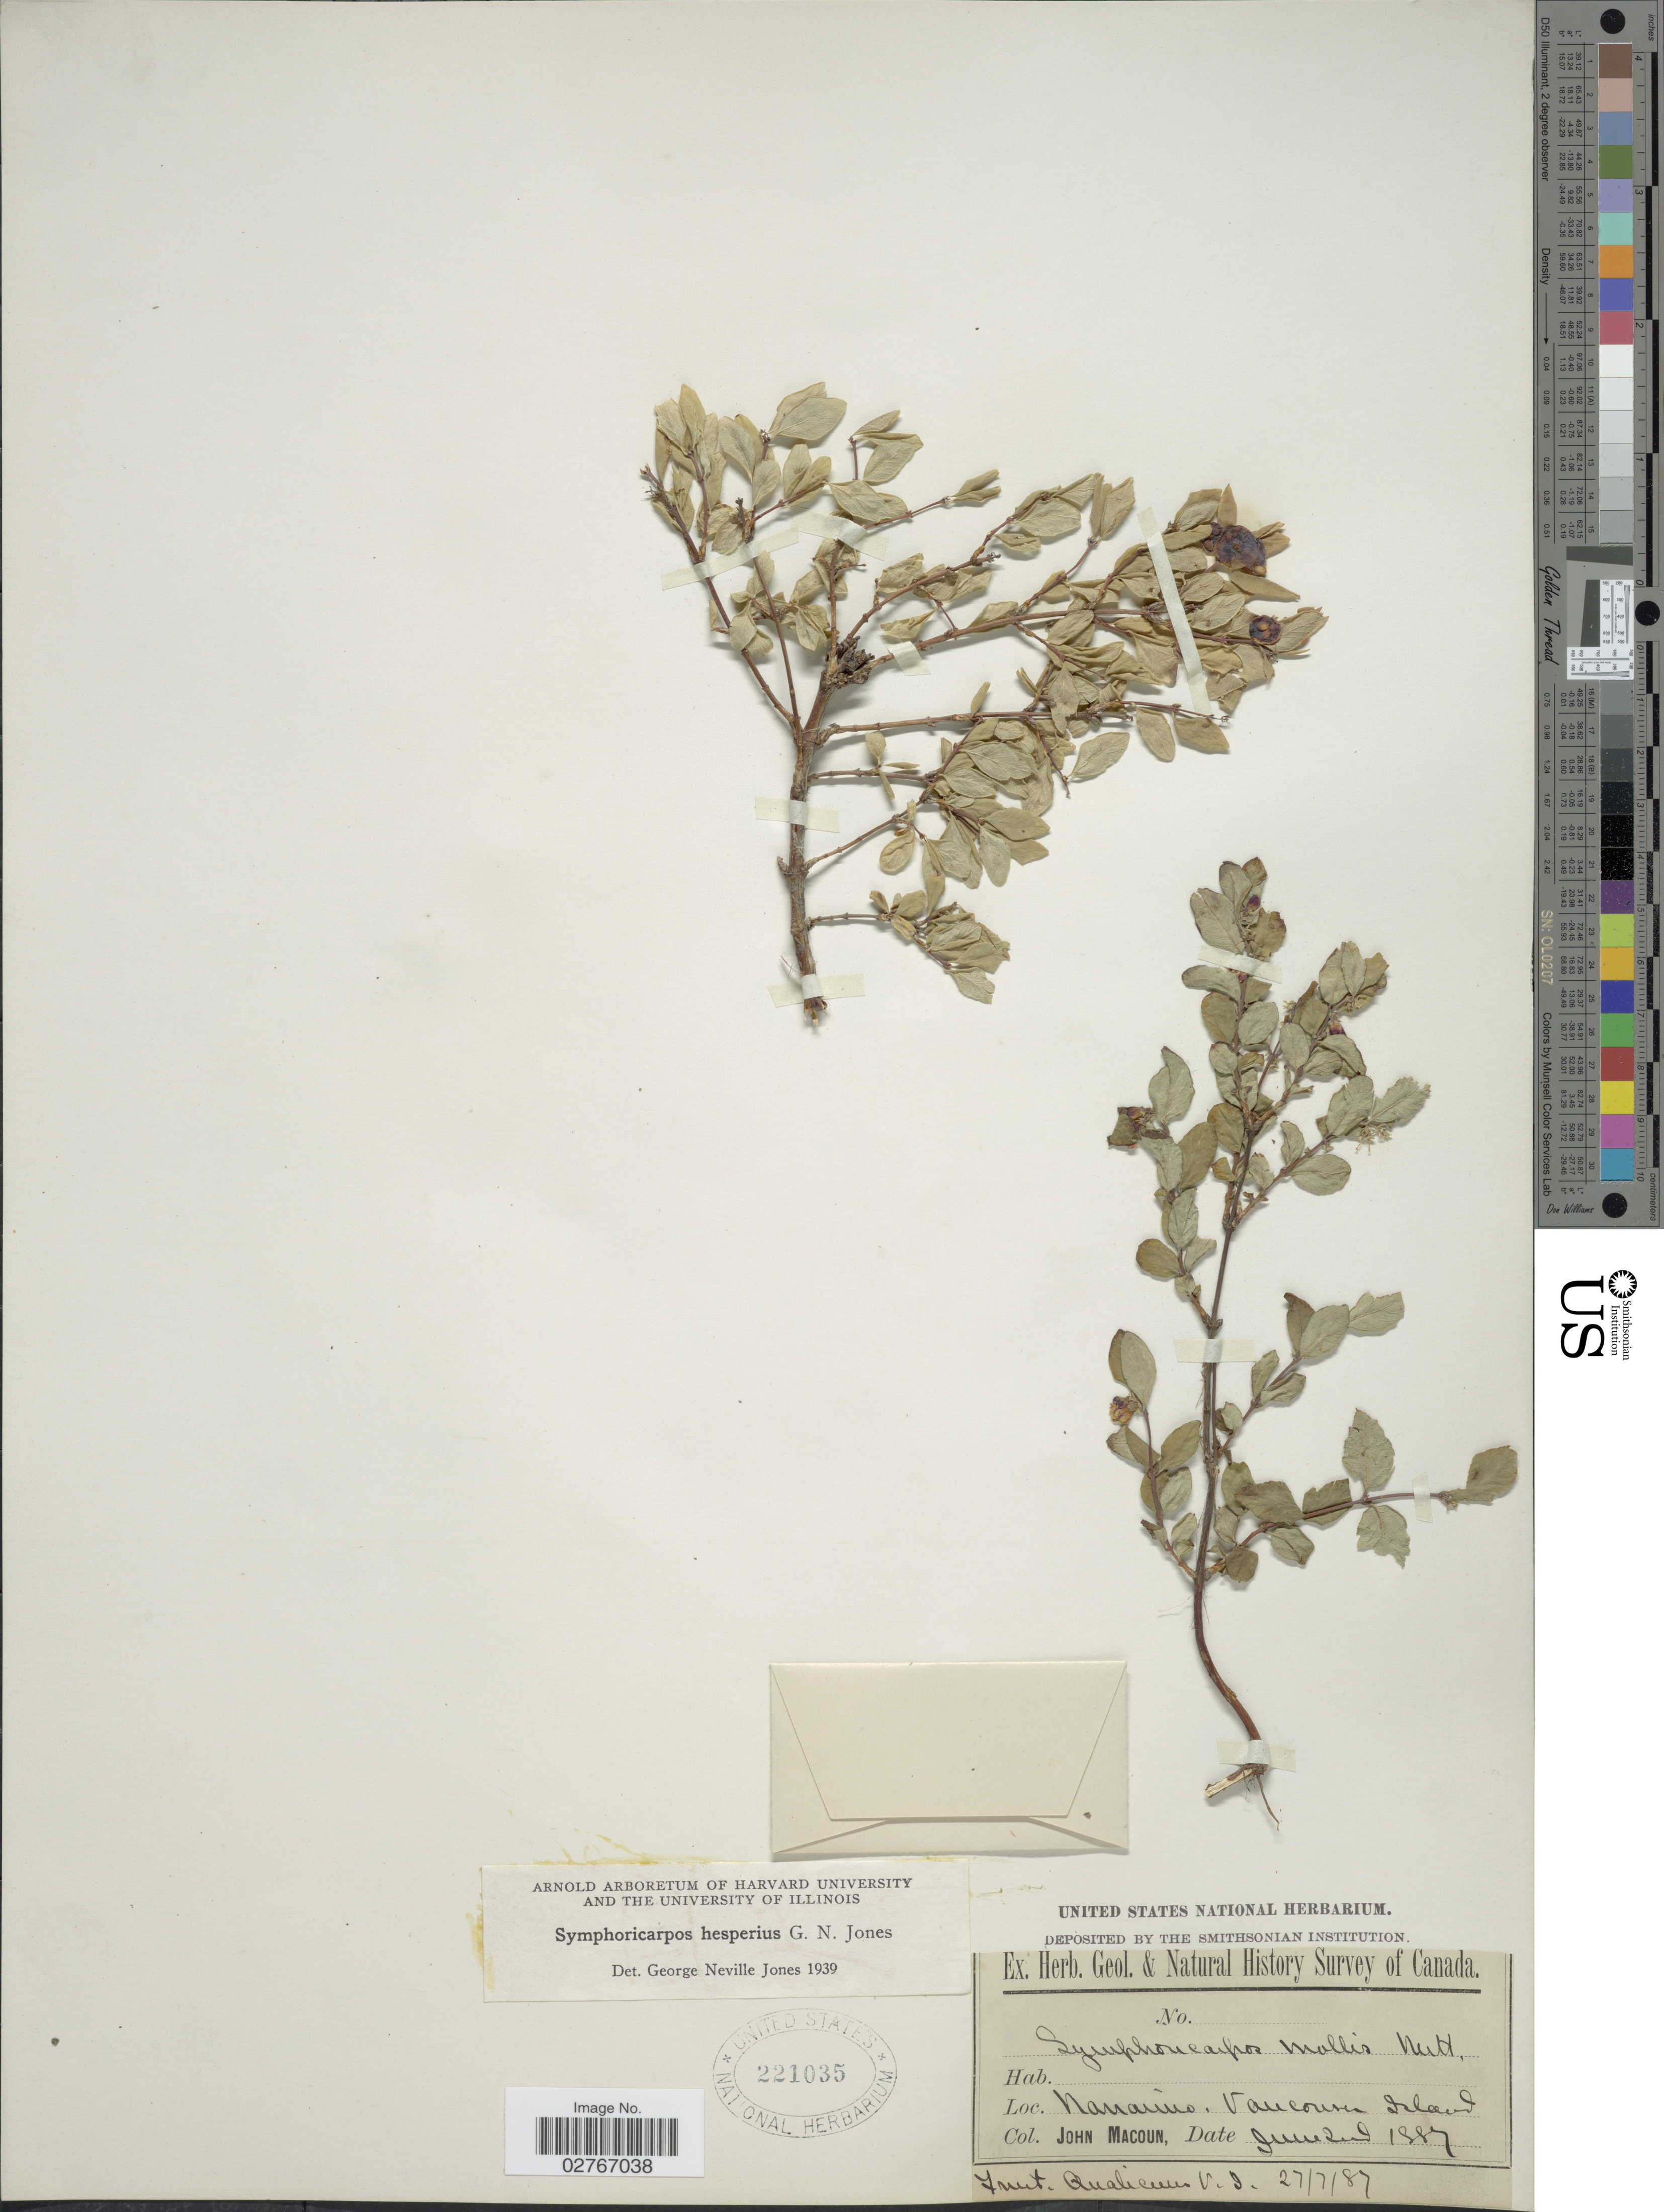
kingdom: Plantae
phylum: Tracheophyta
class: Magnoliopsida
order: Dipsacales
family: Caprifoliaceae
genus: Symphoricarpos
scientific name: Symphoricarpos hesperius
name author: G.N. Jones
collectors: J. Macoun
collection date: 1887-06-02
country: Canada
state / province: British Columbia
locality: Naraimo. Vancouver Island.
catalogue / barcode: US 221035